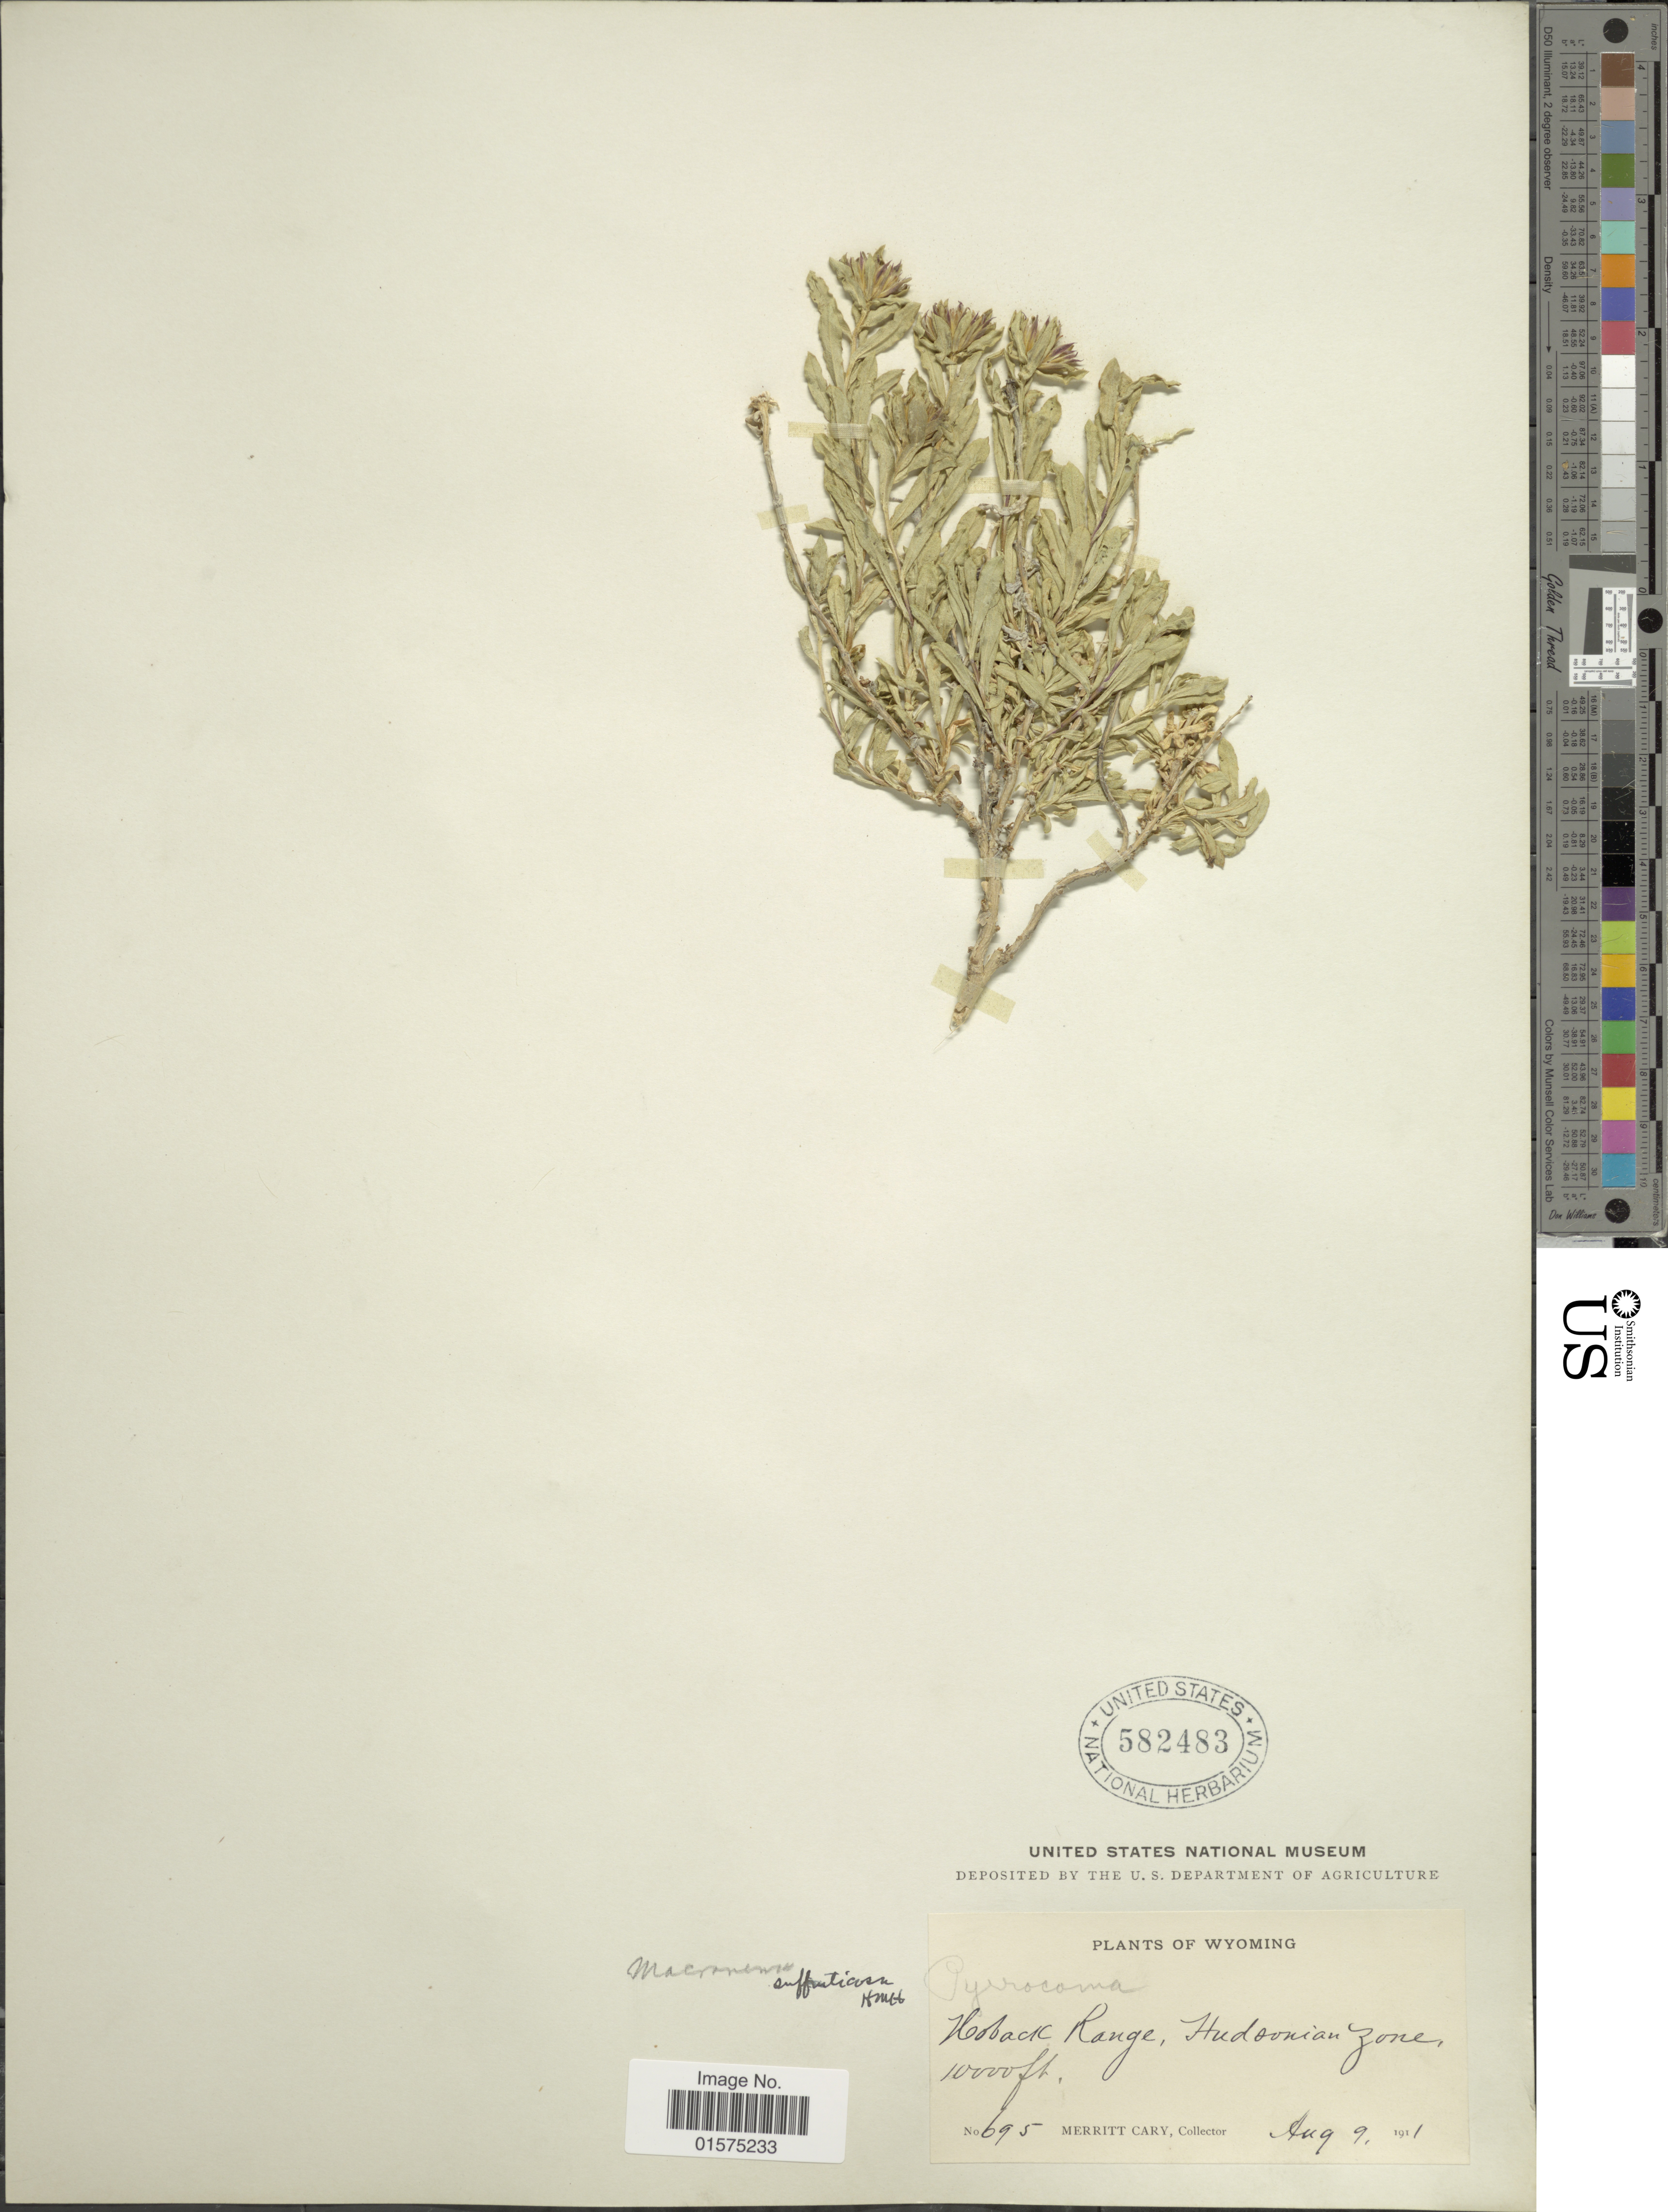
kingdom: Plantae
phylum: Tracheophyta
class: Magnoliopsida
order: Asterales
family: Asteraceae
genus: Ericameria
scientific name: Ericameria suffruticosa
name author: (Nutt.) G.L. Nesom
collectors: M. Cary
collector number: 695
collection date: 1911-08-09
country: United States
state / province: Wyoming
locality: Hoback Range, Hudsonian zone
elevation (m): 3048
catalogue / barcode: US 582483